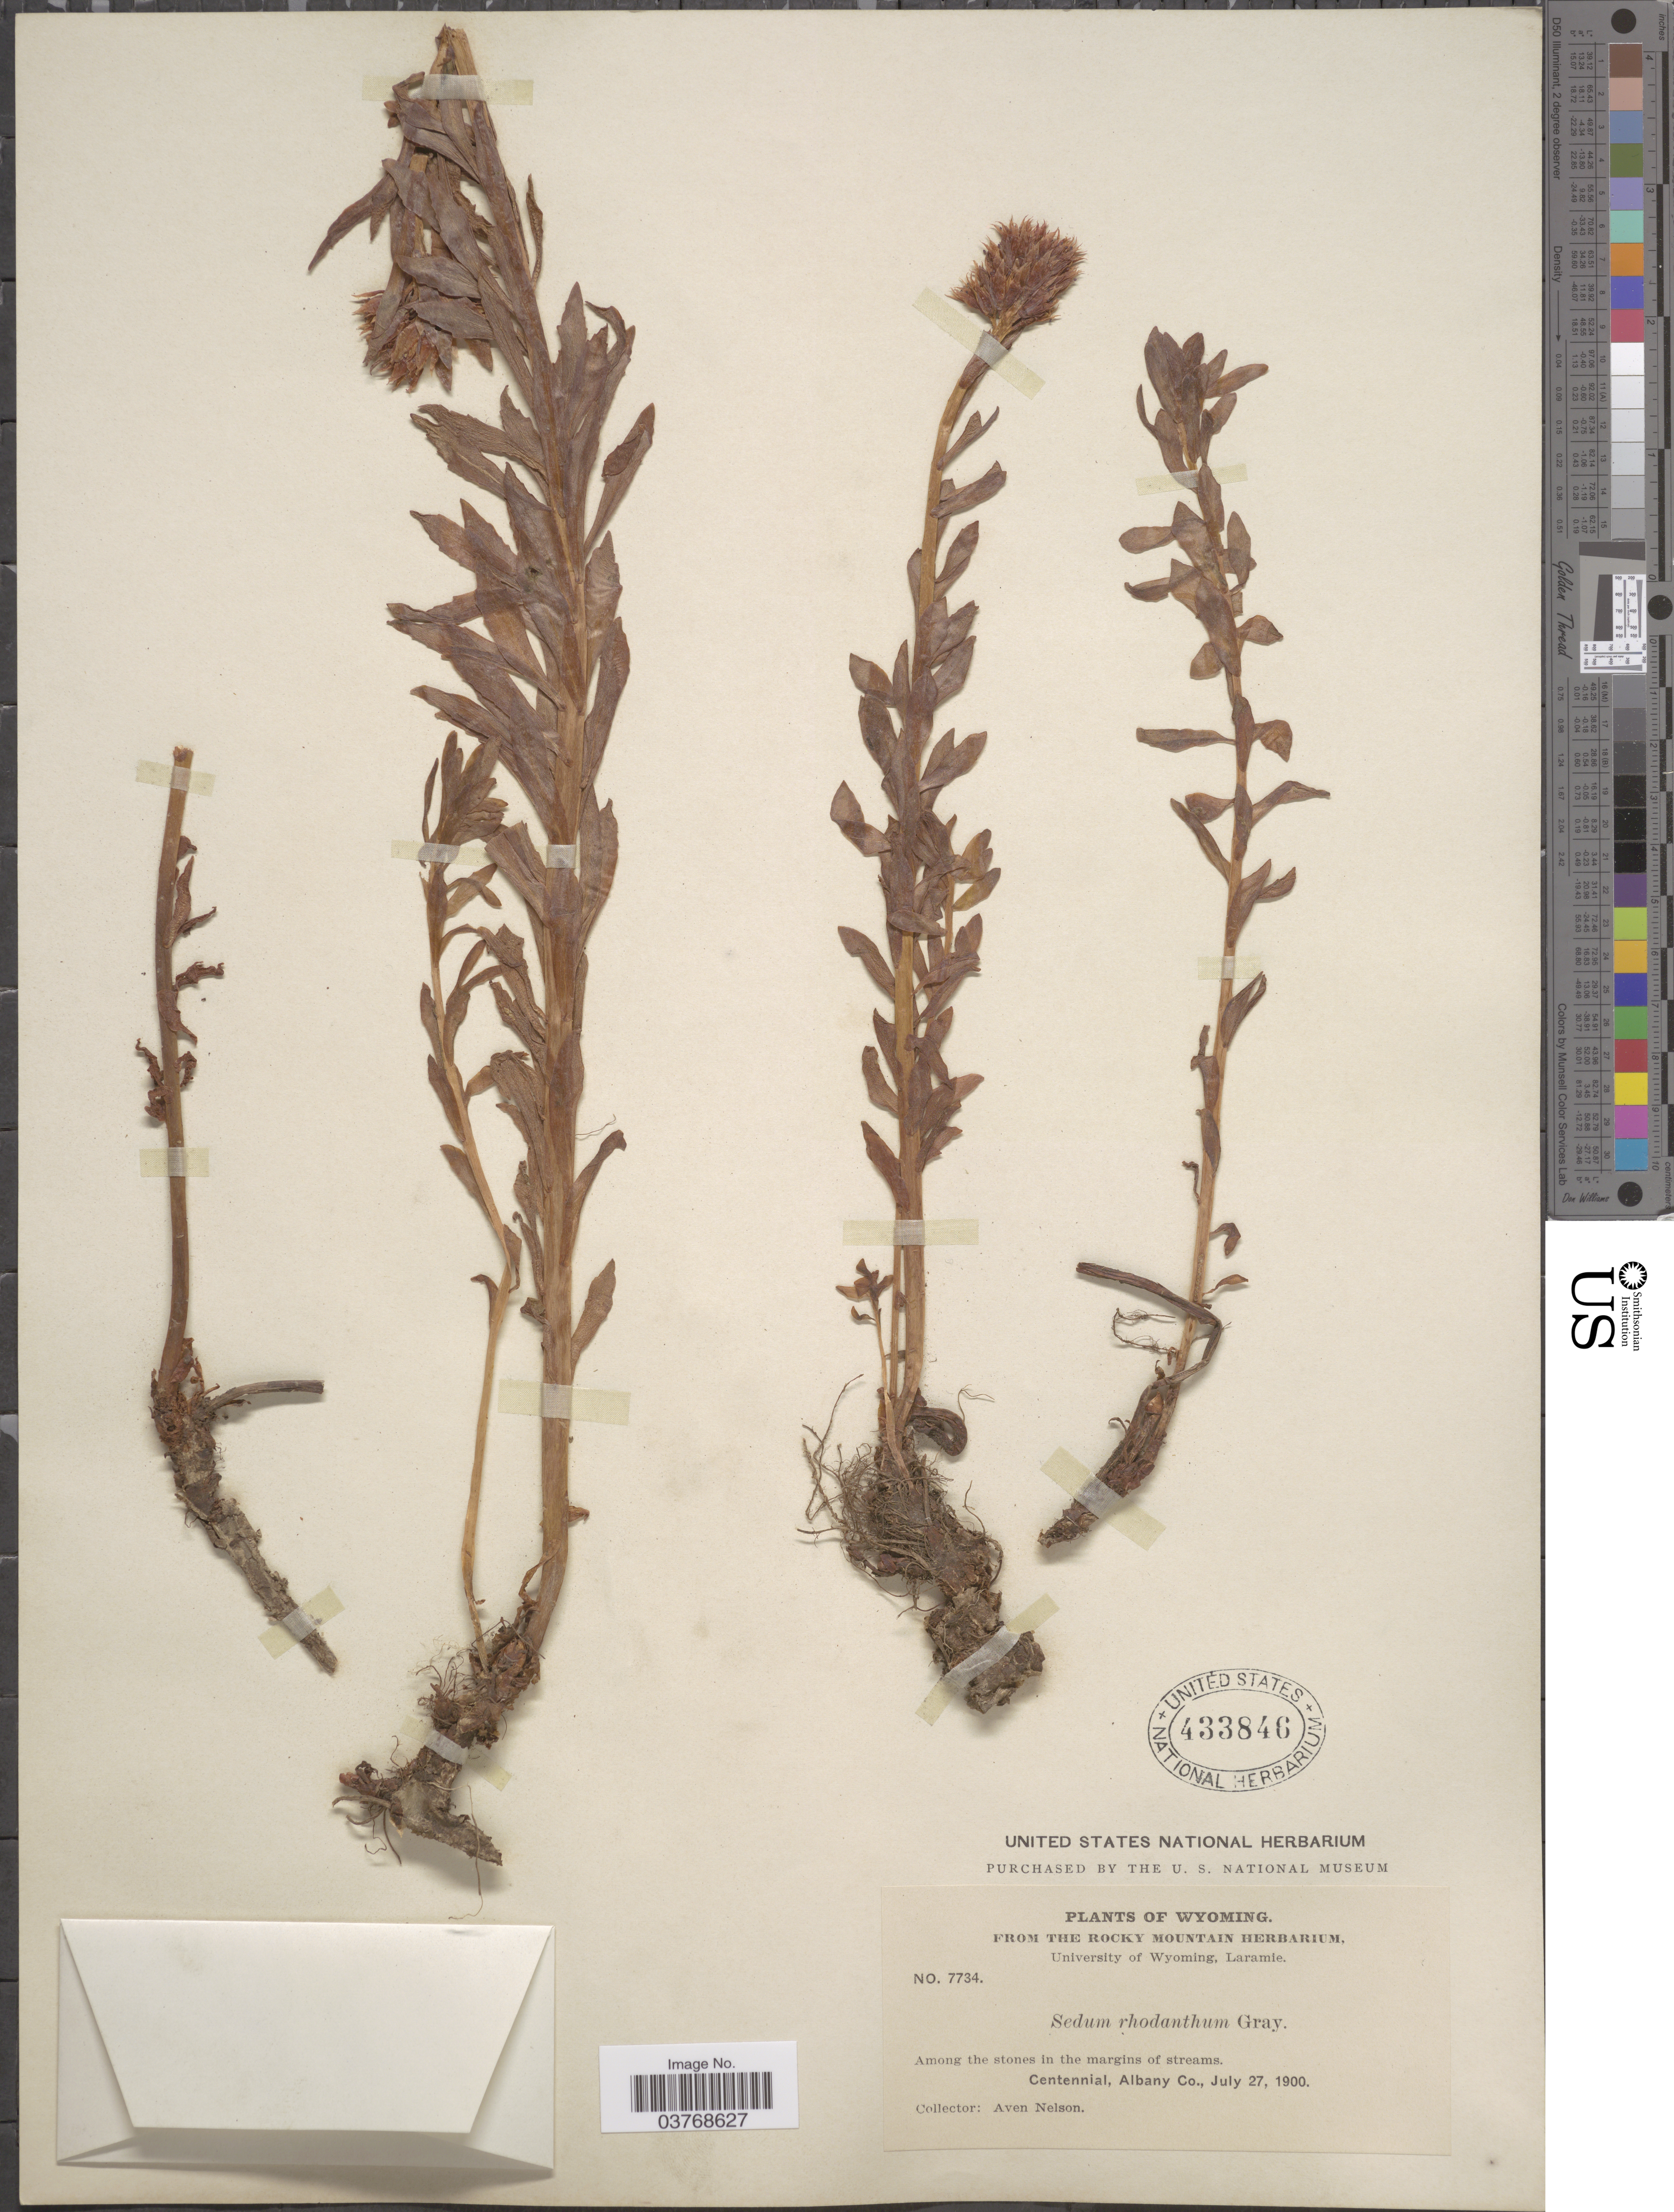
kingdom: Plantae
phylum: Tracheophyta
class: Magnoliopsida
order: Saxifragales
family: Crassulaceae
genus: Rhodiola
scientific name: Rhodiola rhodantha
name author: (A. Gray) H. Jacobsen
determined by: Strong, Mark T., (BOT), Smithsonian Institution - National Museum of Natural History (UNITED STATES)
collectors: A. Nelson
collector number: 7734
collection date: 1900-07-27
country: United States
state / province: Wyoming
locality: Centennial, Albany Co.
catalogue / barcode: US 433846